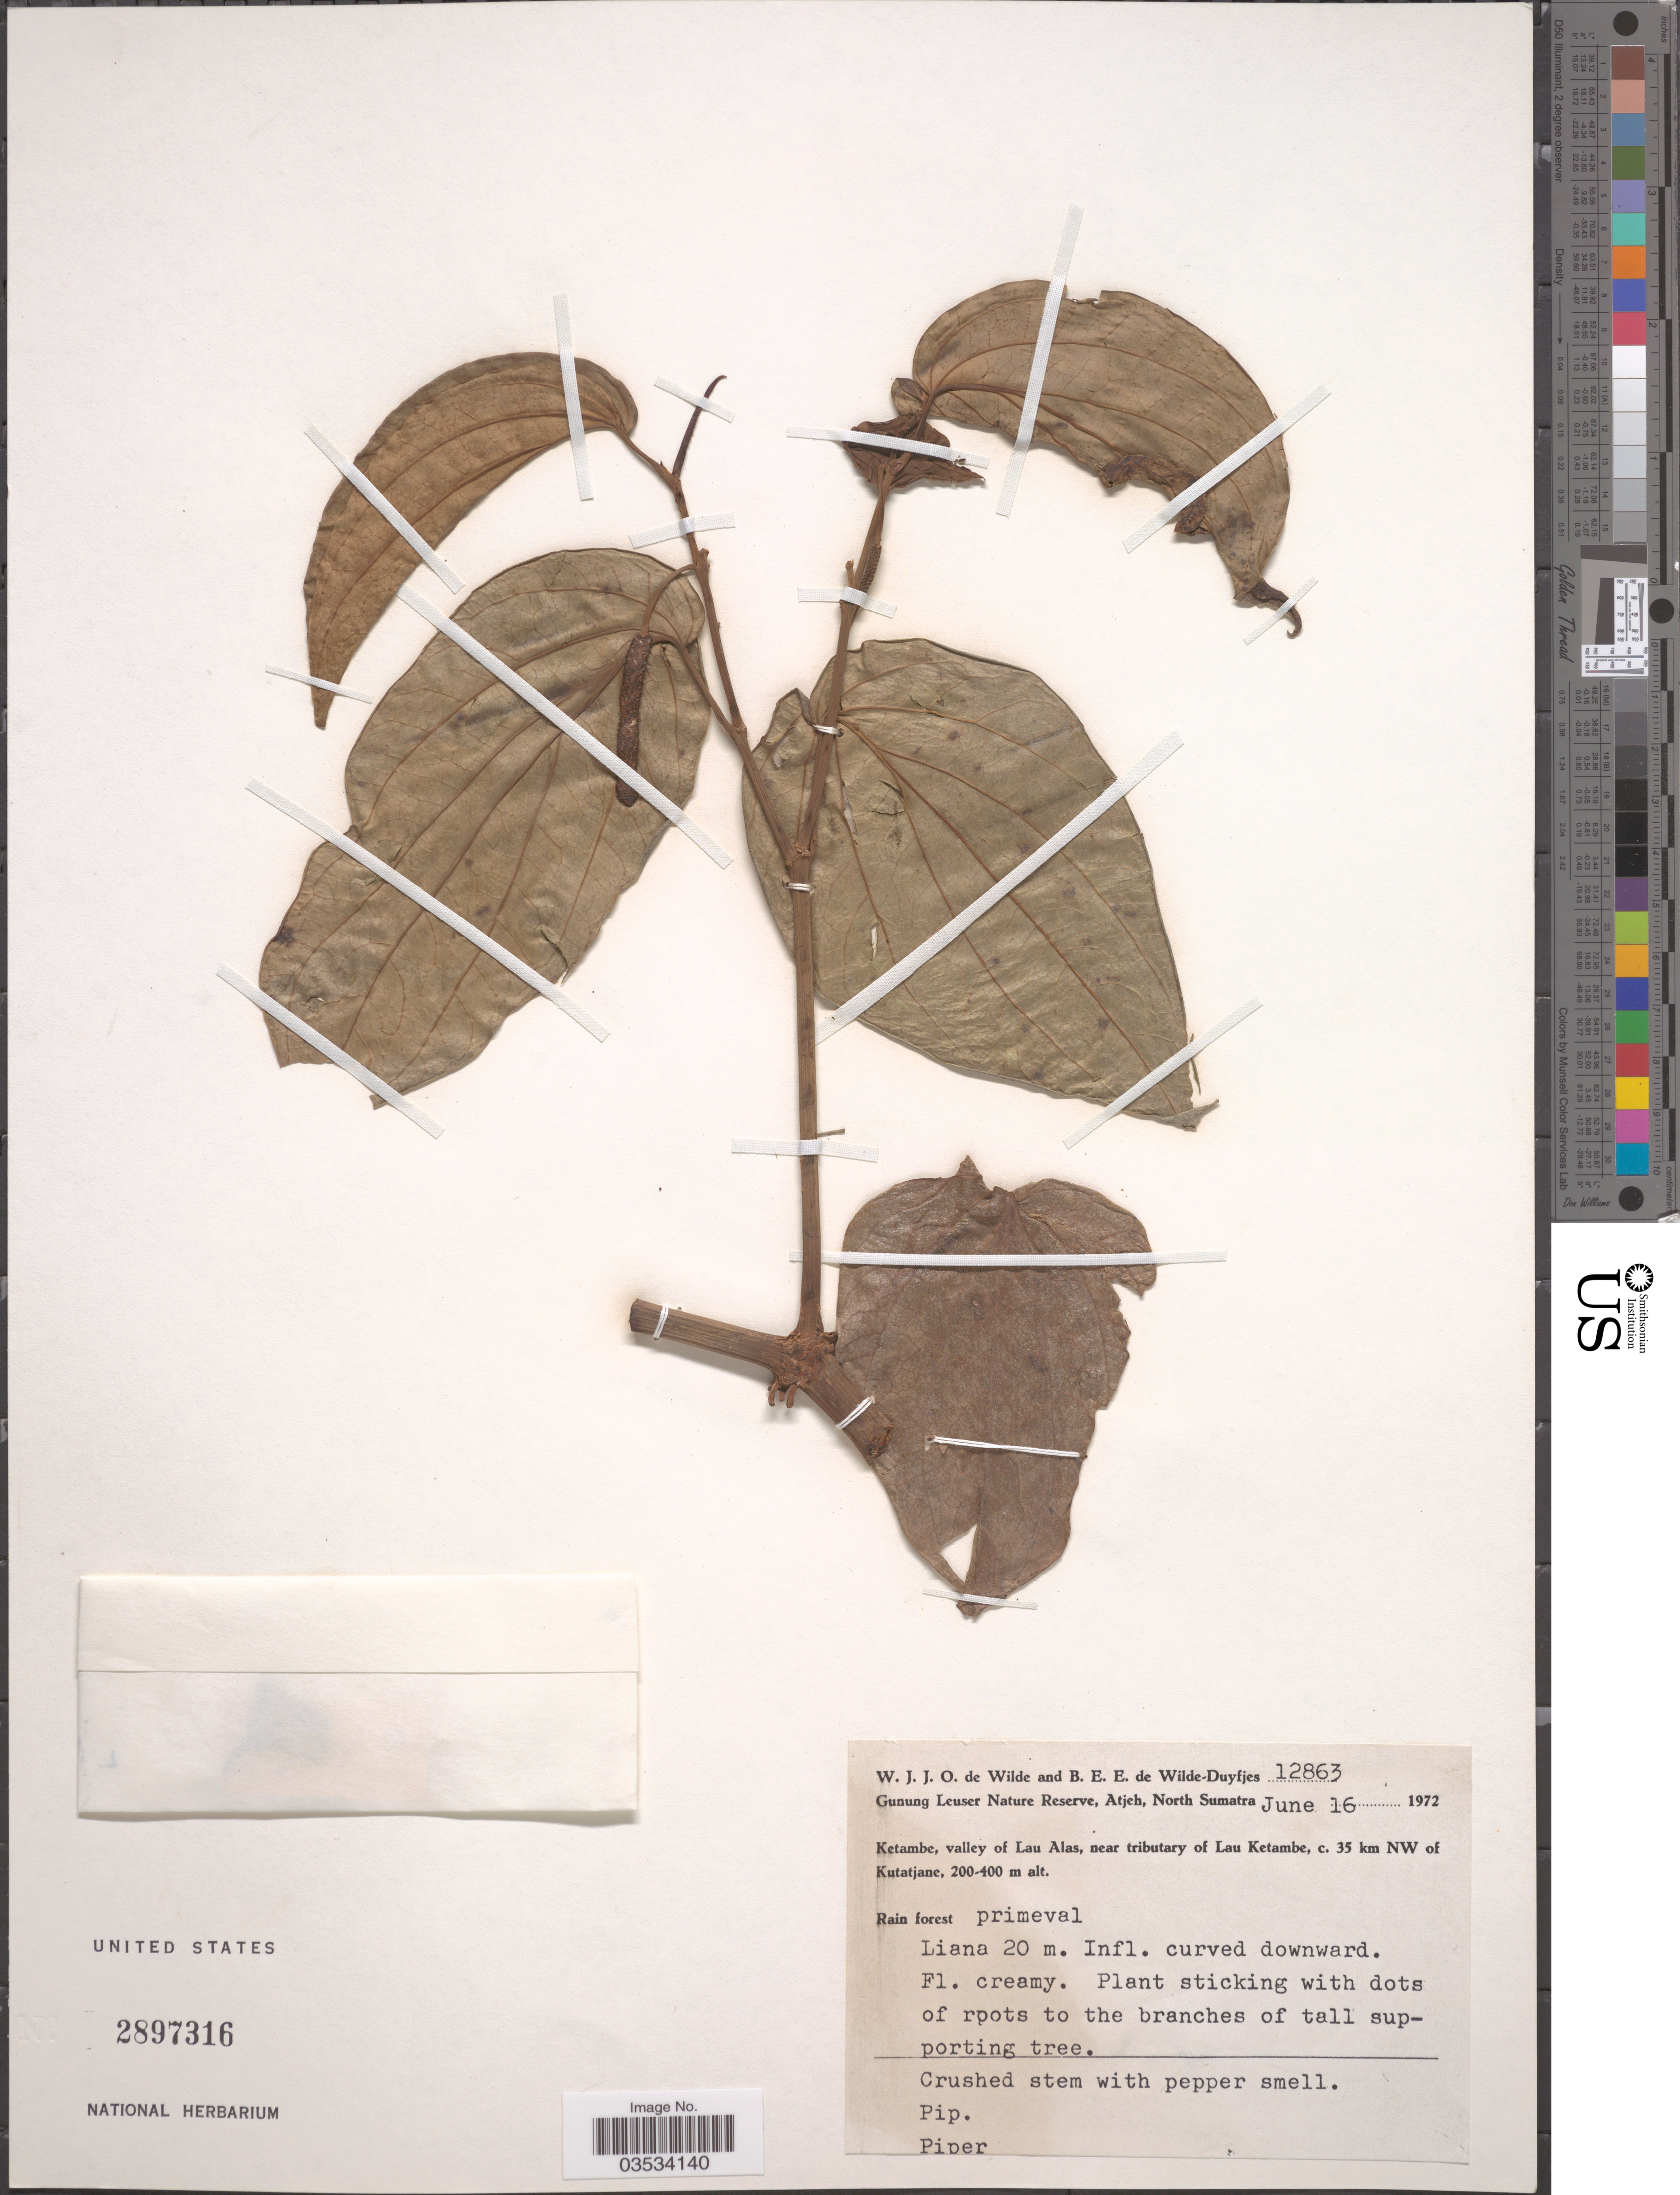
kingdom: Plantae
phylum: Tracheophyta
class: Magnoliopsida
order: Piperales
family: Piperaceae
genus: Piper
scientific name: Piper sp.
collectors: W. J. de Wilde & B. E. de Wilde-Duyfjes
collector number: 12863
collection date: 1972-06-16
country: Indonesia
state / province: Sumatra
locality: Gunung Leuser Nature Reserve, Atjeh, North Sumatra. Ketambe, valley of Lau Alas, near tributary of Lau Ketambe, c. 35 km NW of Kutatjane.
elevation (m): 200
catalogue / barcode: US 2897316